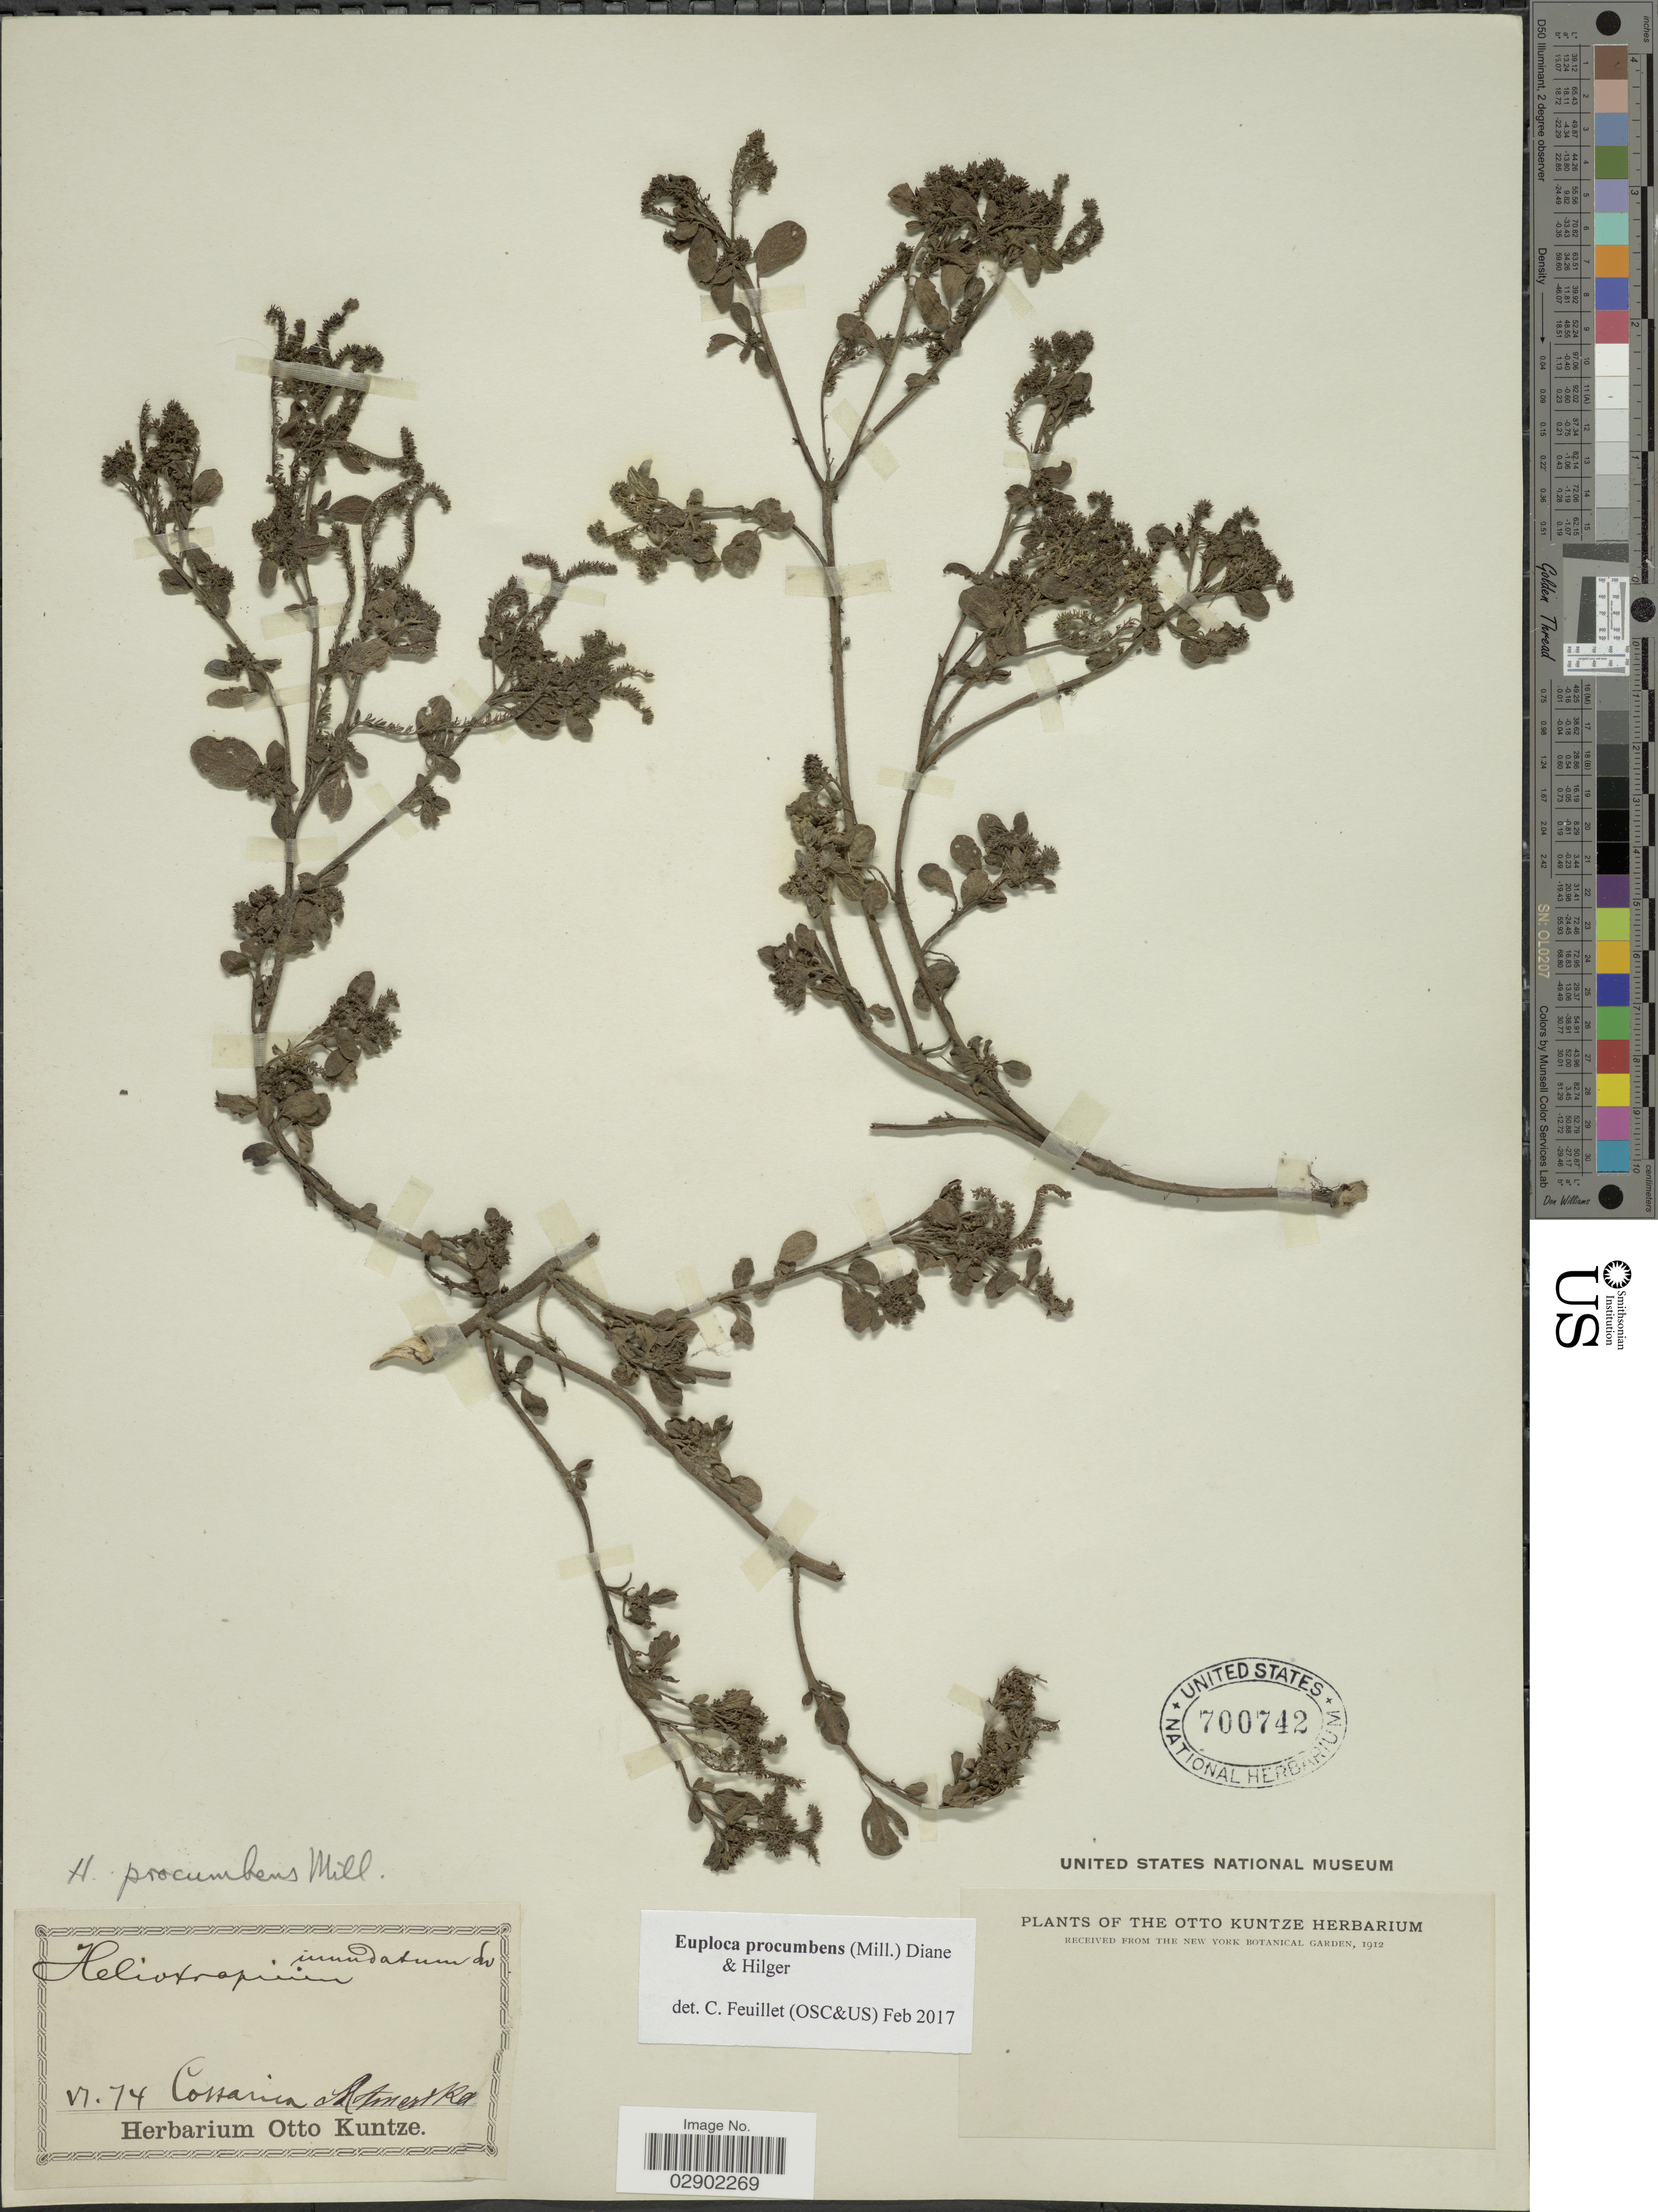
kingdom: Plantae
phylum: Tracheophyta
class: Magnoliopsida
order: Boraginales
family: Heliotropiaceae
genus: Euploca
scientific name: Euploca procumbens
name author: (Mill.) Diane & Hilger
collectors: ex herb. Otto Kuntze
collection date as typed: Transcribed d/m/y: /6/74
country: Costa Rica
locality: Costa Rica S America Rd.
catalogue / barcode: US 700742